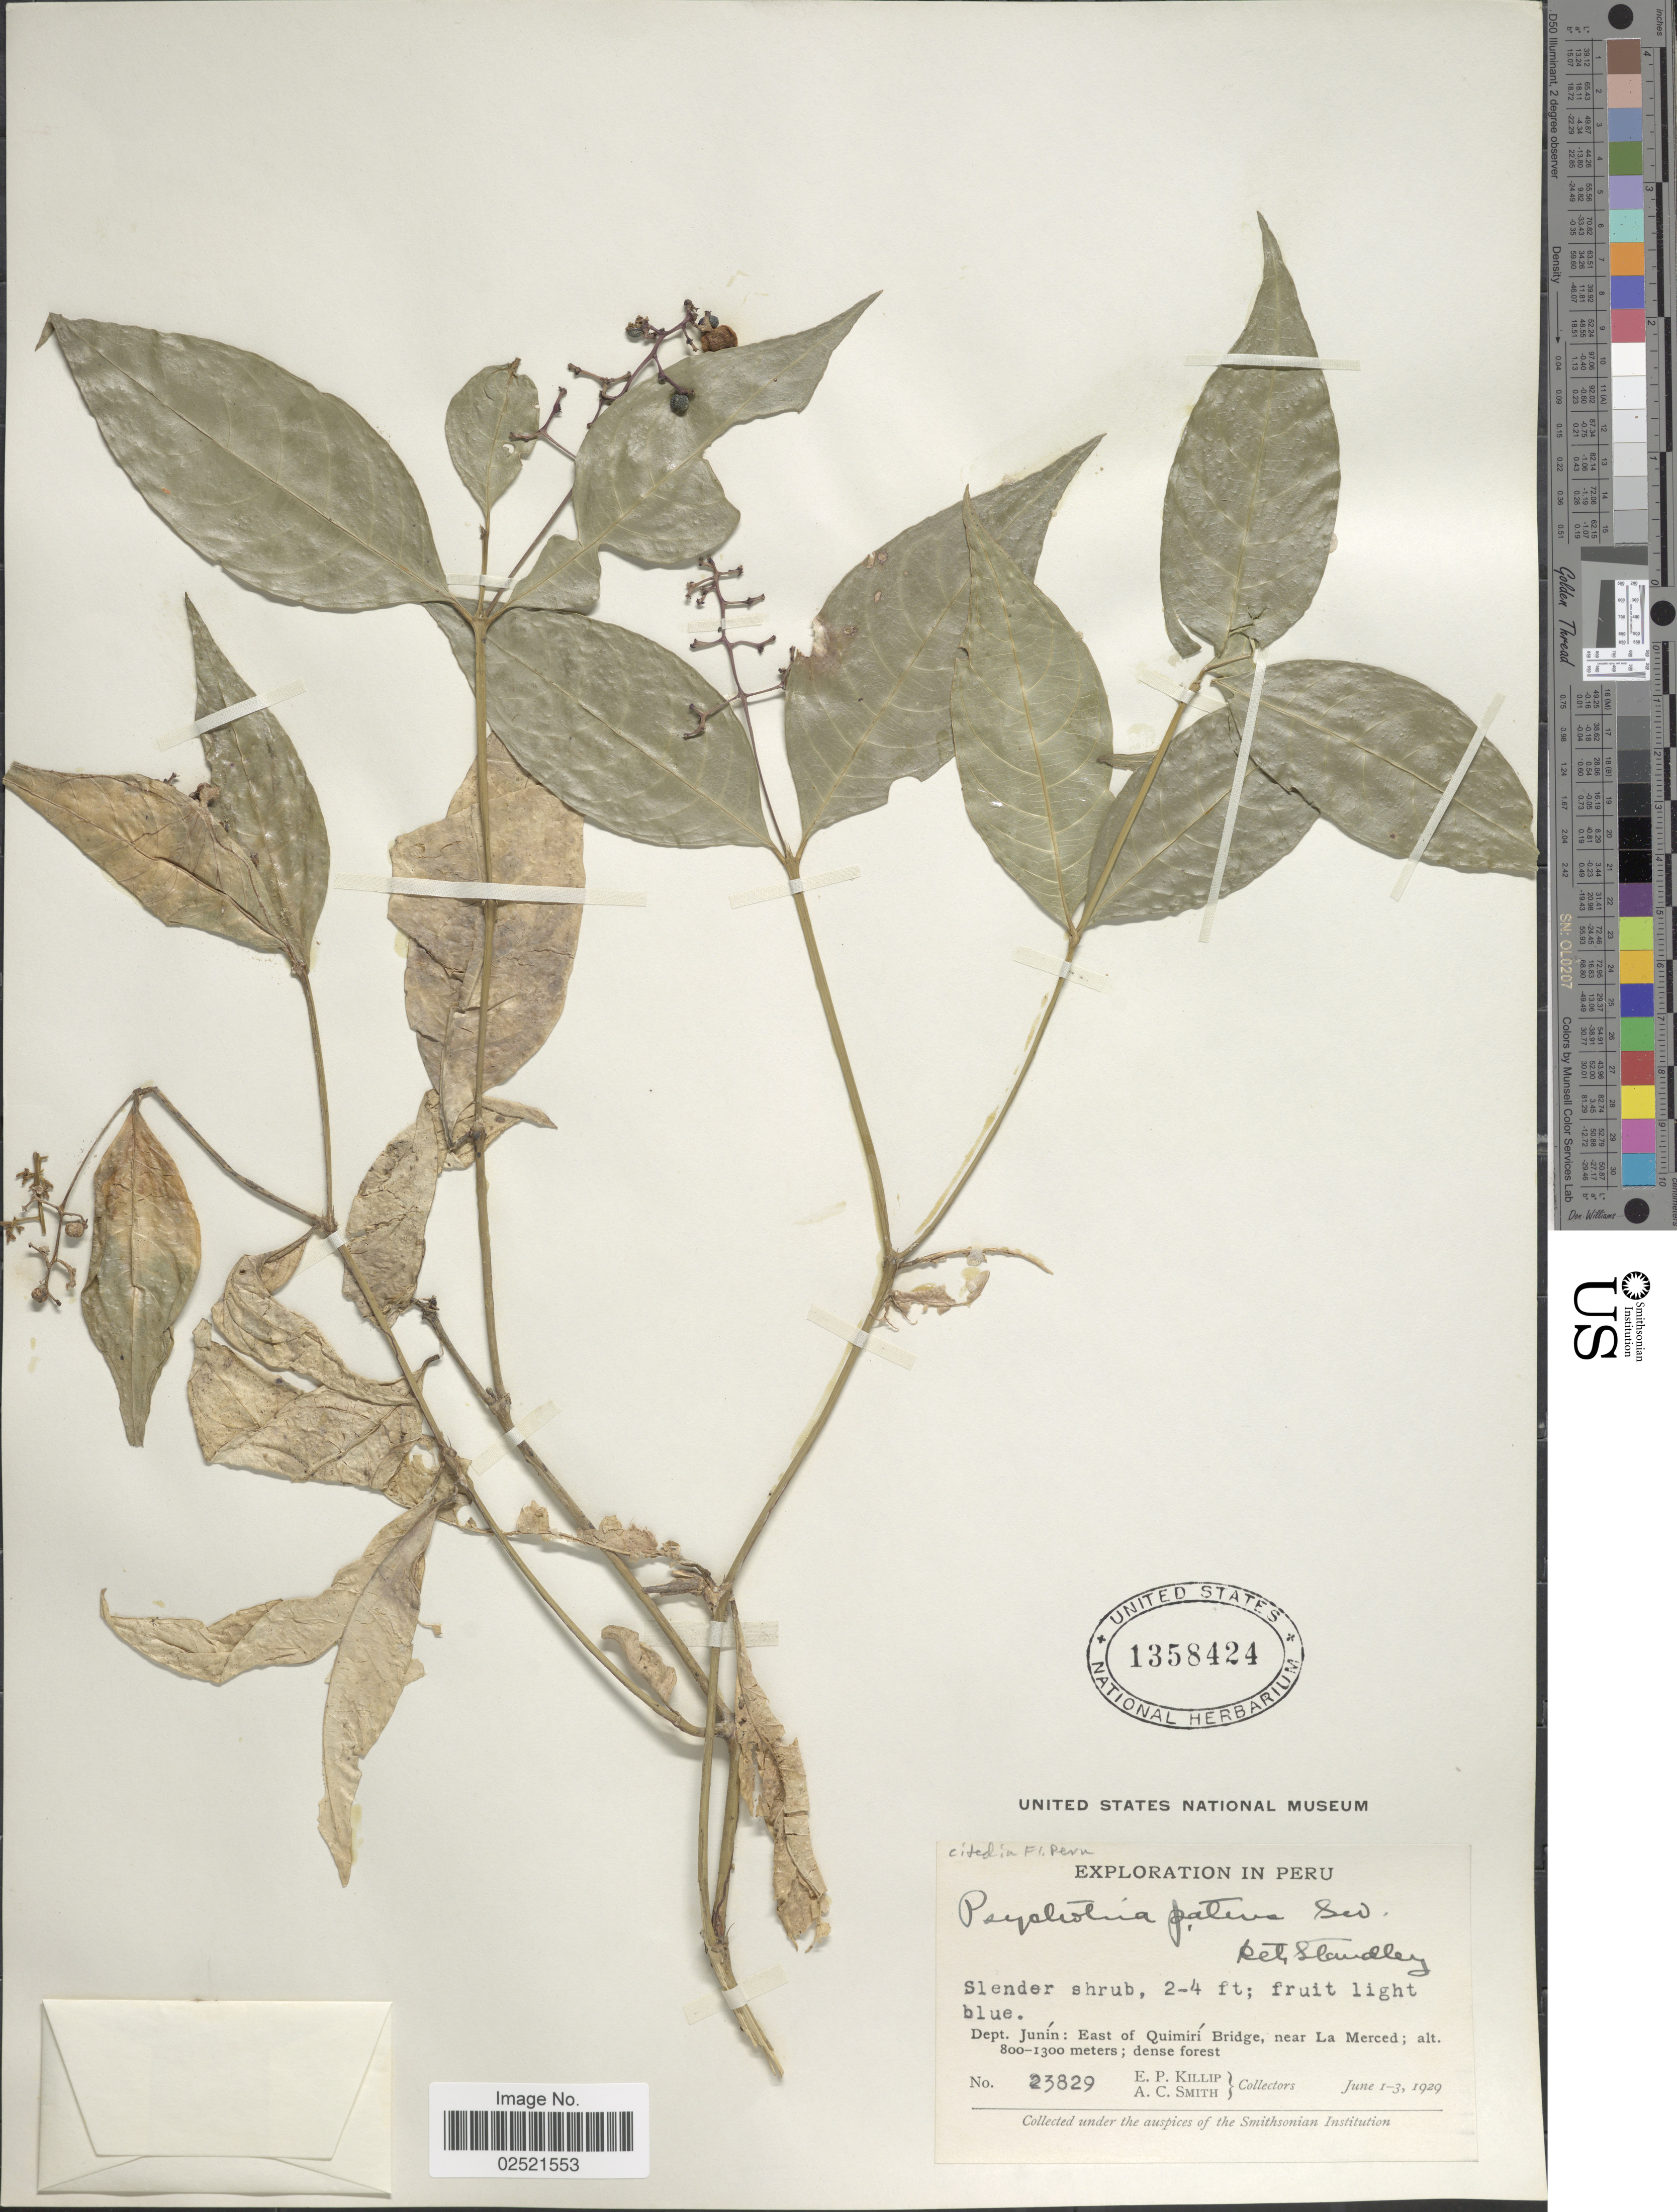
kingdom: Plantae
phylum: Tracheophyta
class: Magnoliopsida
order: Gentianales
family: Rubiaceae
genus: Psychotria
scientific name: Psychotria patens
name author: Sw.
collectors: E. P. Killip & A. C. Smith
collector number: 23829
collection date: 1929-06-01/1929-06-03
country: Peru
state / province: Junín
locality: East of Quimiri Bridge, near La Merced.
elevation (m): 800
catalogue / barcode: US 1358424